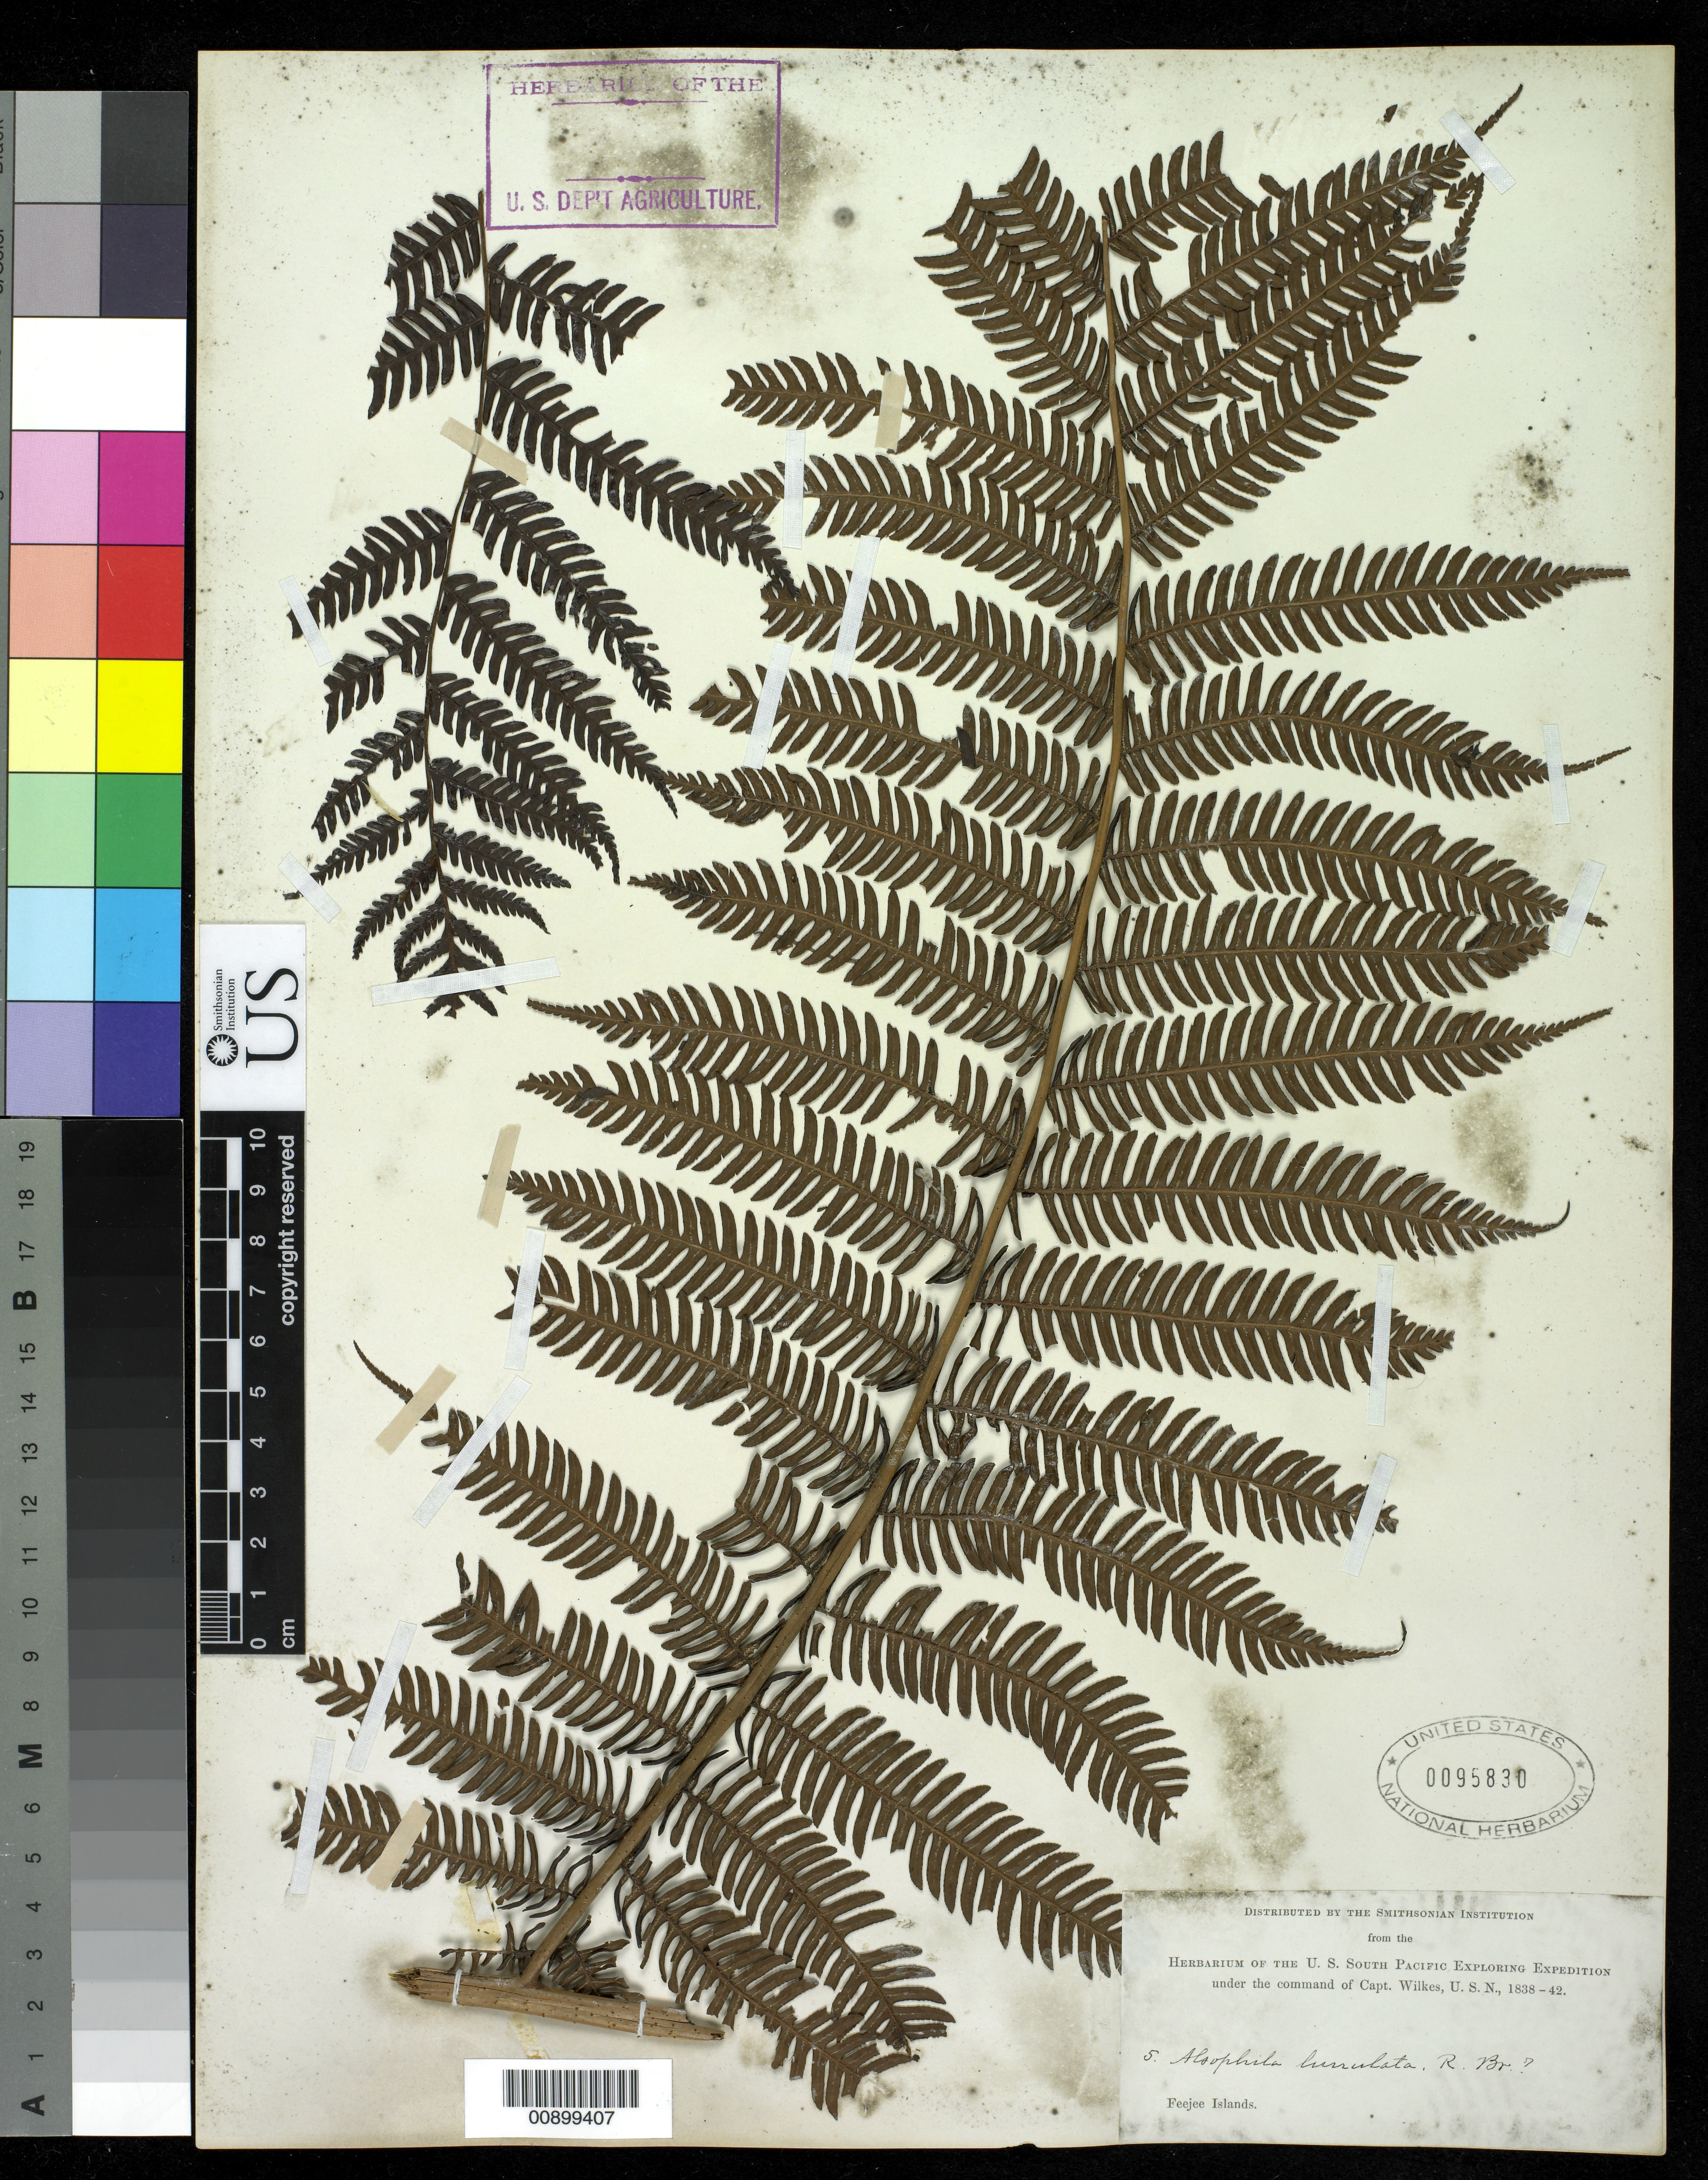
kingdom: Plantae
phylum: Tracheophyta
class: Polypodiopsida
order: Cyatheales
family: Cyatheaceae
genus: Cyathea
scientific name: Cyathea lunulata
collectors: Wilkes Explor. Exped.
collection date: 1838/1842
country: Fiji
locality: Feejee Islands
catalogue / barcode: US 95830